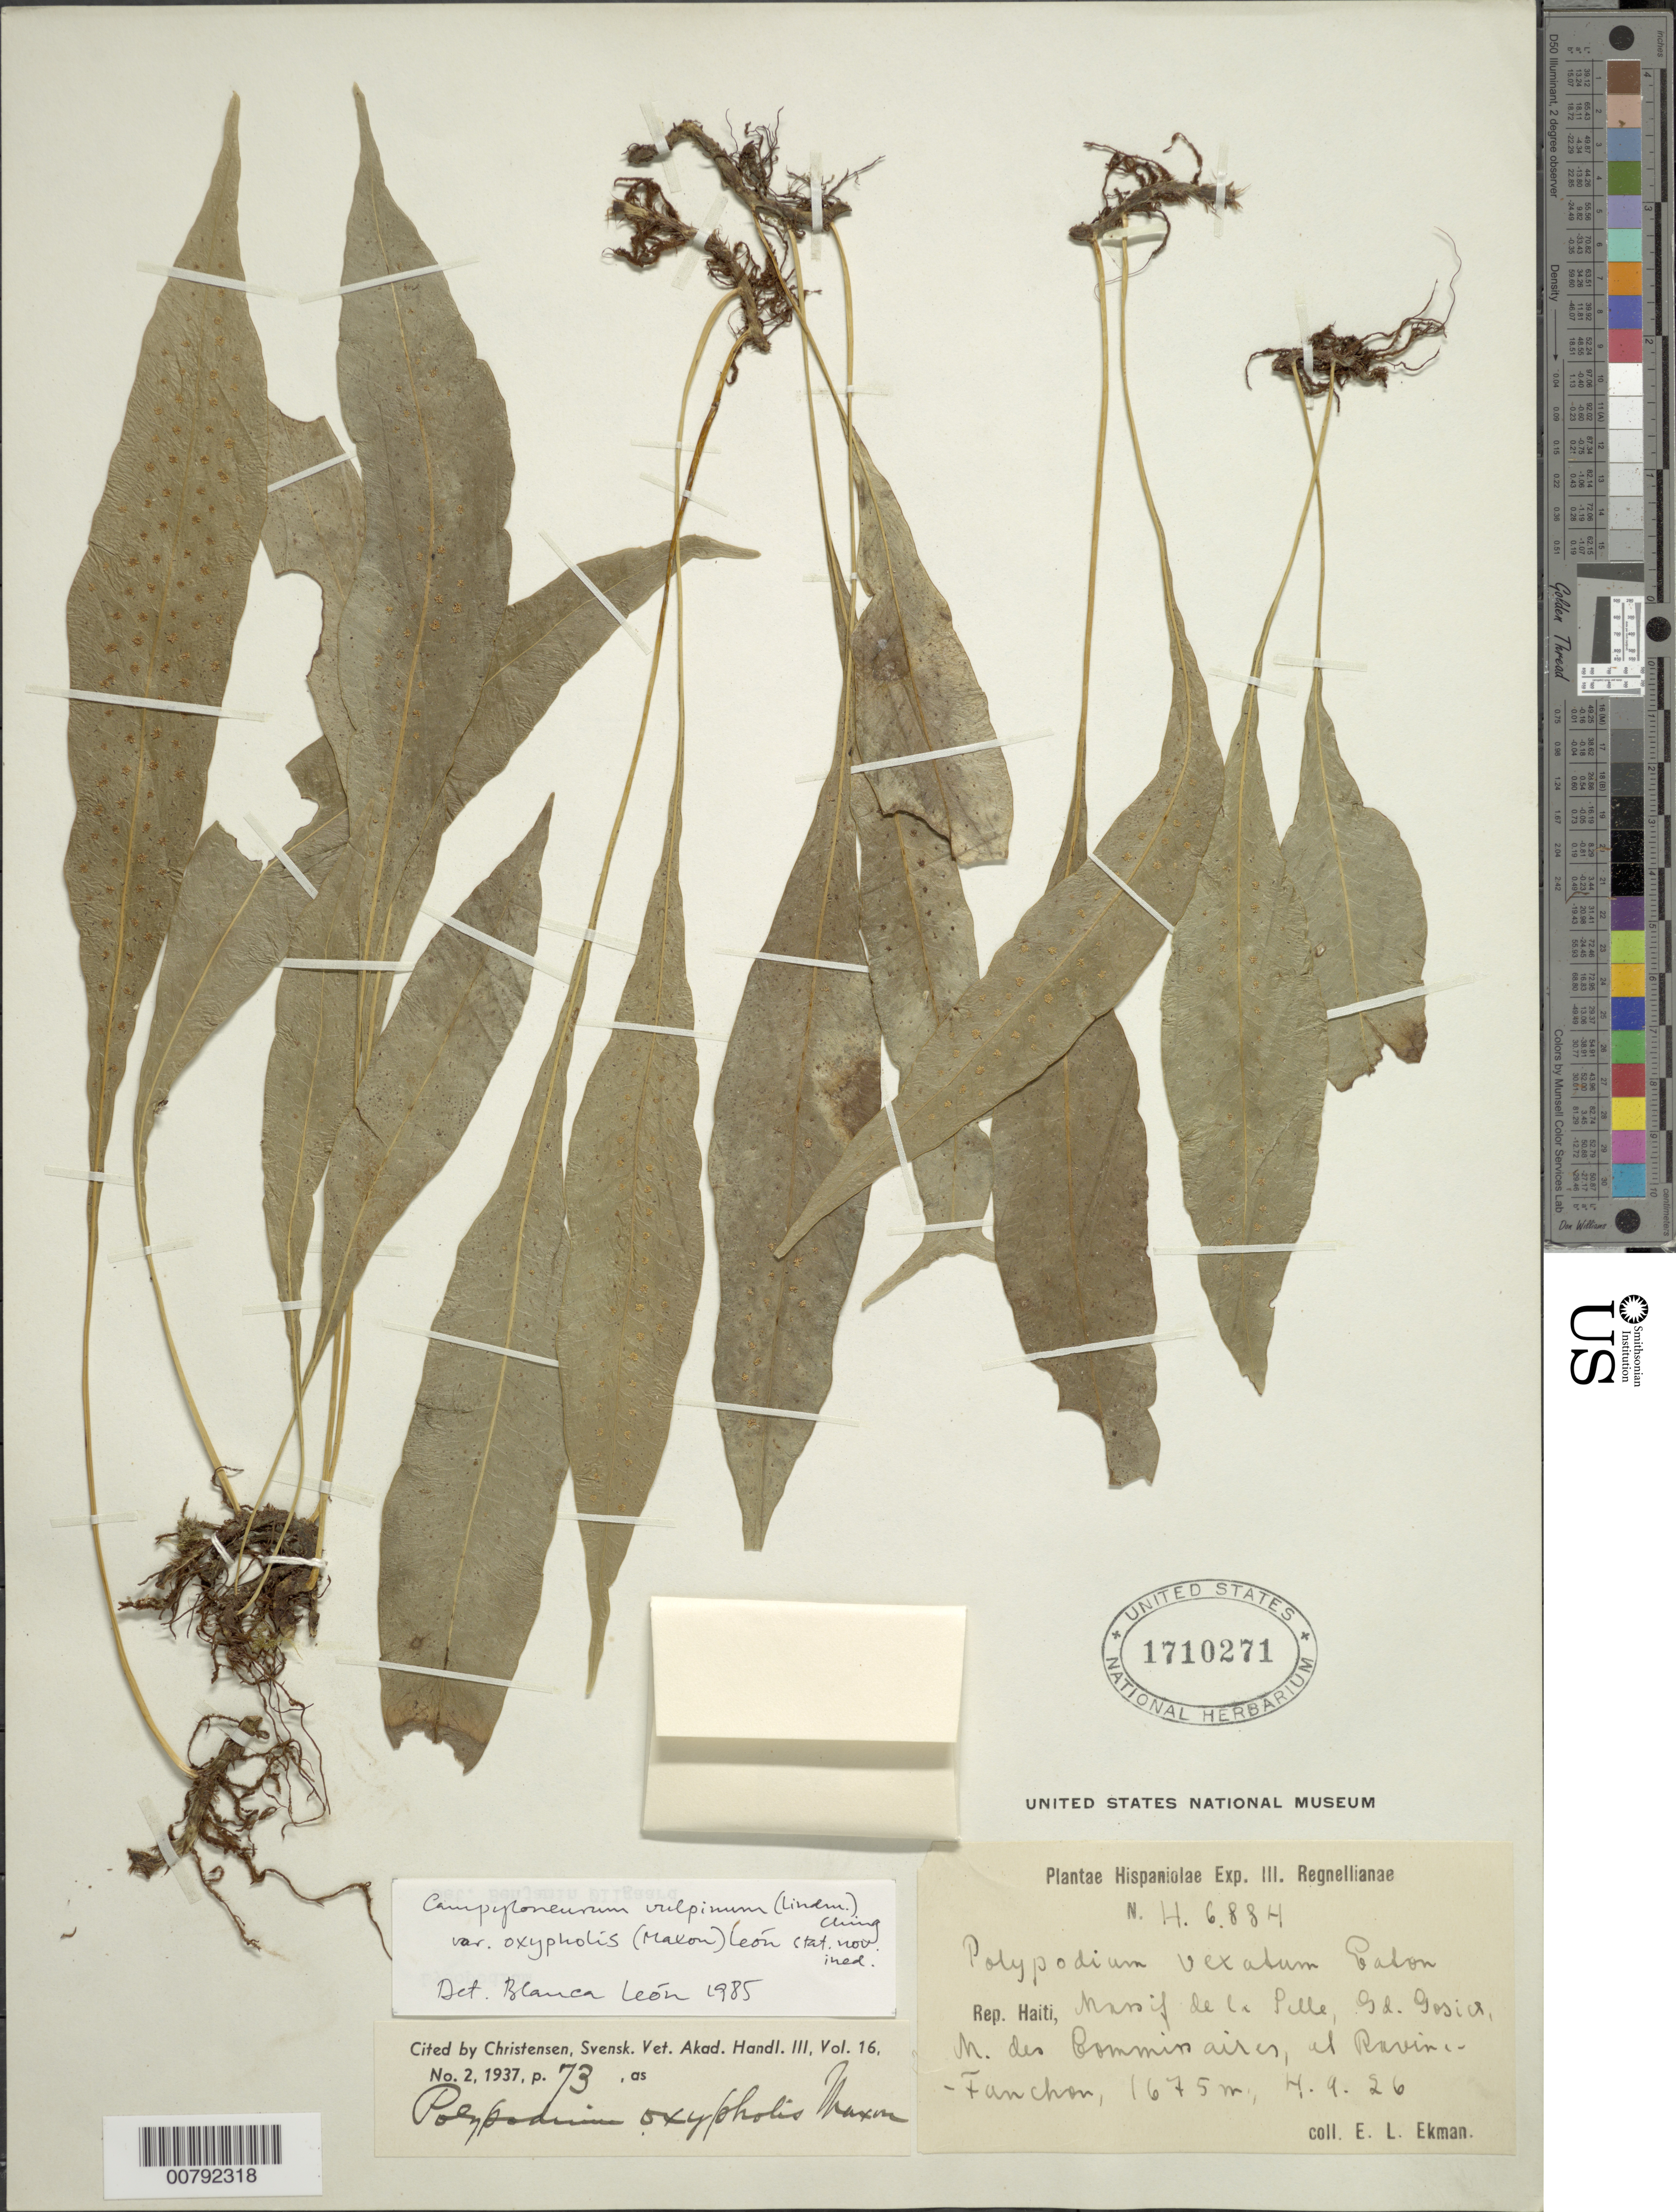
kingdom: Plantae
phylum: Tracheophyta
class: Polypodiopsida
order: Polypodiales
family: Polypodiaceae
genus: Campyloneurum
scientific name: Campyloneurum oxypholis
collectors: E. L. Ekman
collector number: H 6884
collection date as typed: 04 Sep 1926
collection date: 1926-09-04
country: Haiti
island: Hispaniola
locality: Massif de la Selle, Gd. Gosice, M. des Commissaires, Ravin-Fanchon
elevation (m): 1675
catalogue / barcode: US 1710271